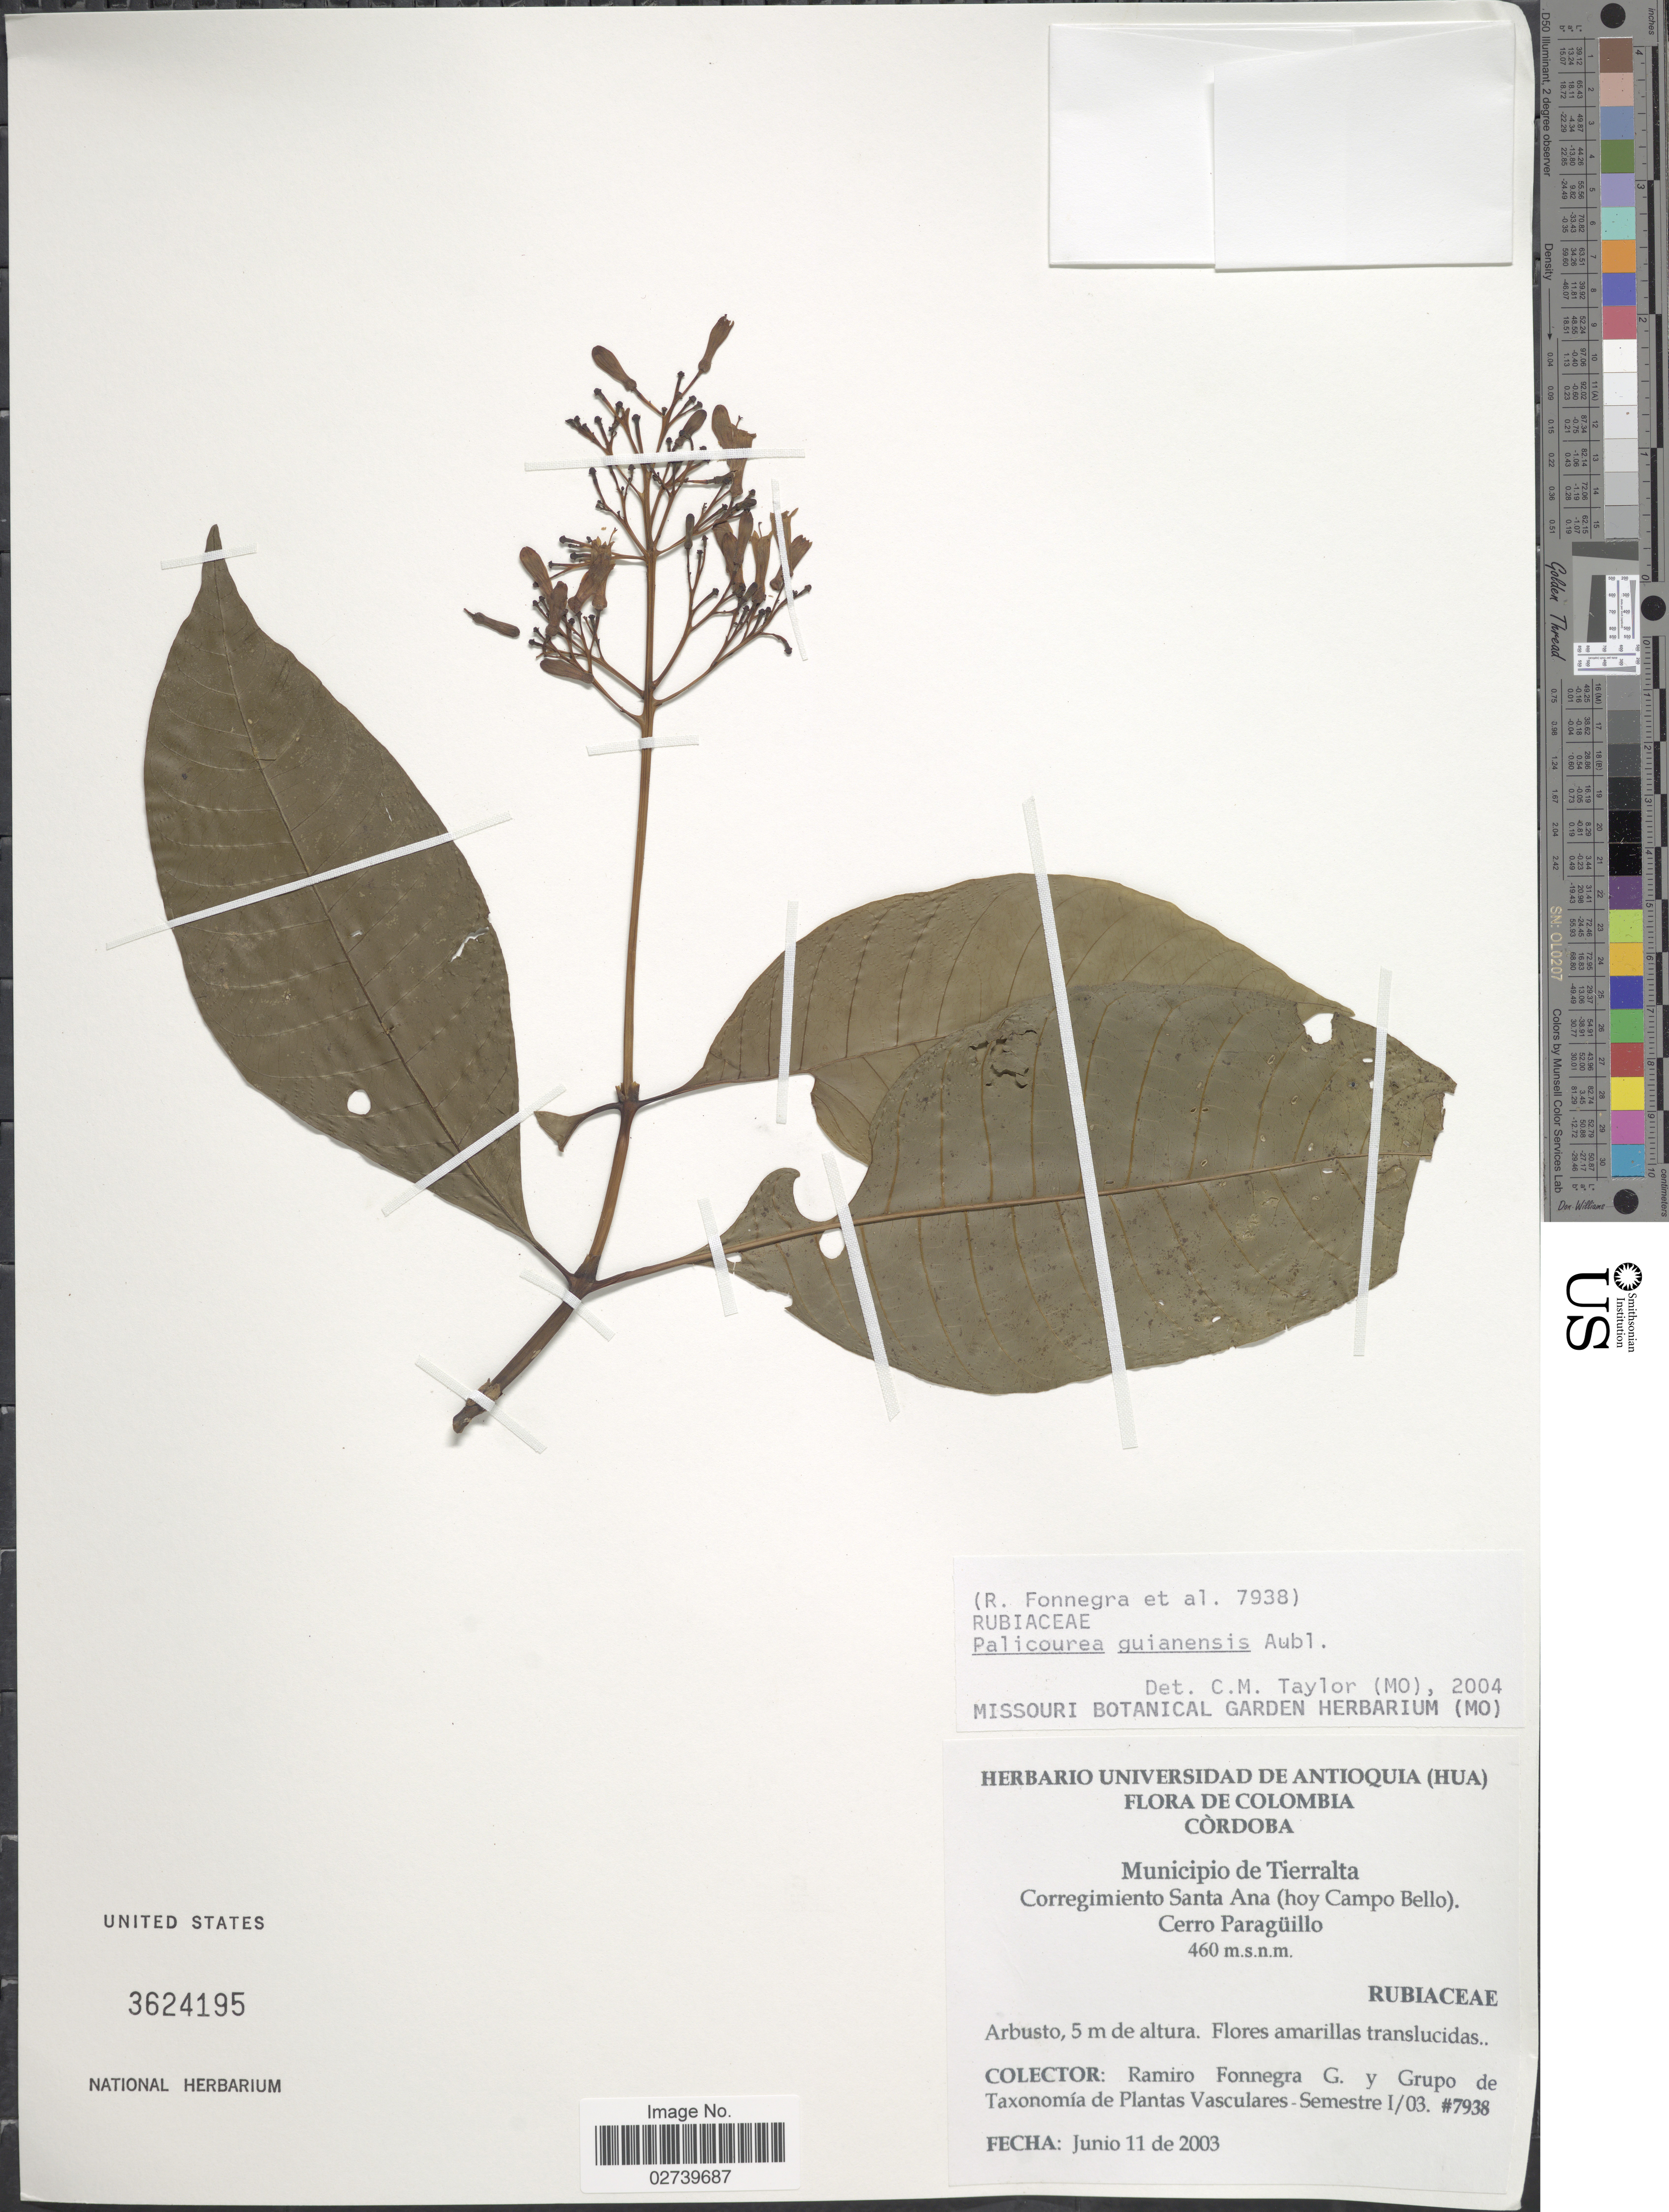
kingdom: Plantae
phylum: Tracheophyta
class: Magnoliopsida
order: Gentianales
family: Rubiaceae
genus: Palicourea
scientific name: Palicourea guianensis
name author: Aubl.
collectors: R. Fonnegra G. & Grupo de Taxonomía de Plantas Vasculares-Semestre I/03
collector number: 7938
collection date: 2003-06-11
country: Colombia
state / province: Córdoba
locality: Municipio de Tierralta. Corregimiento Santa Ana (hoy Campo Bello). Cerro Paragüillo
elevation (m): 460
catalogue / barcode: US 3624195